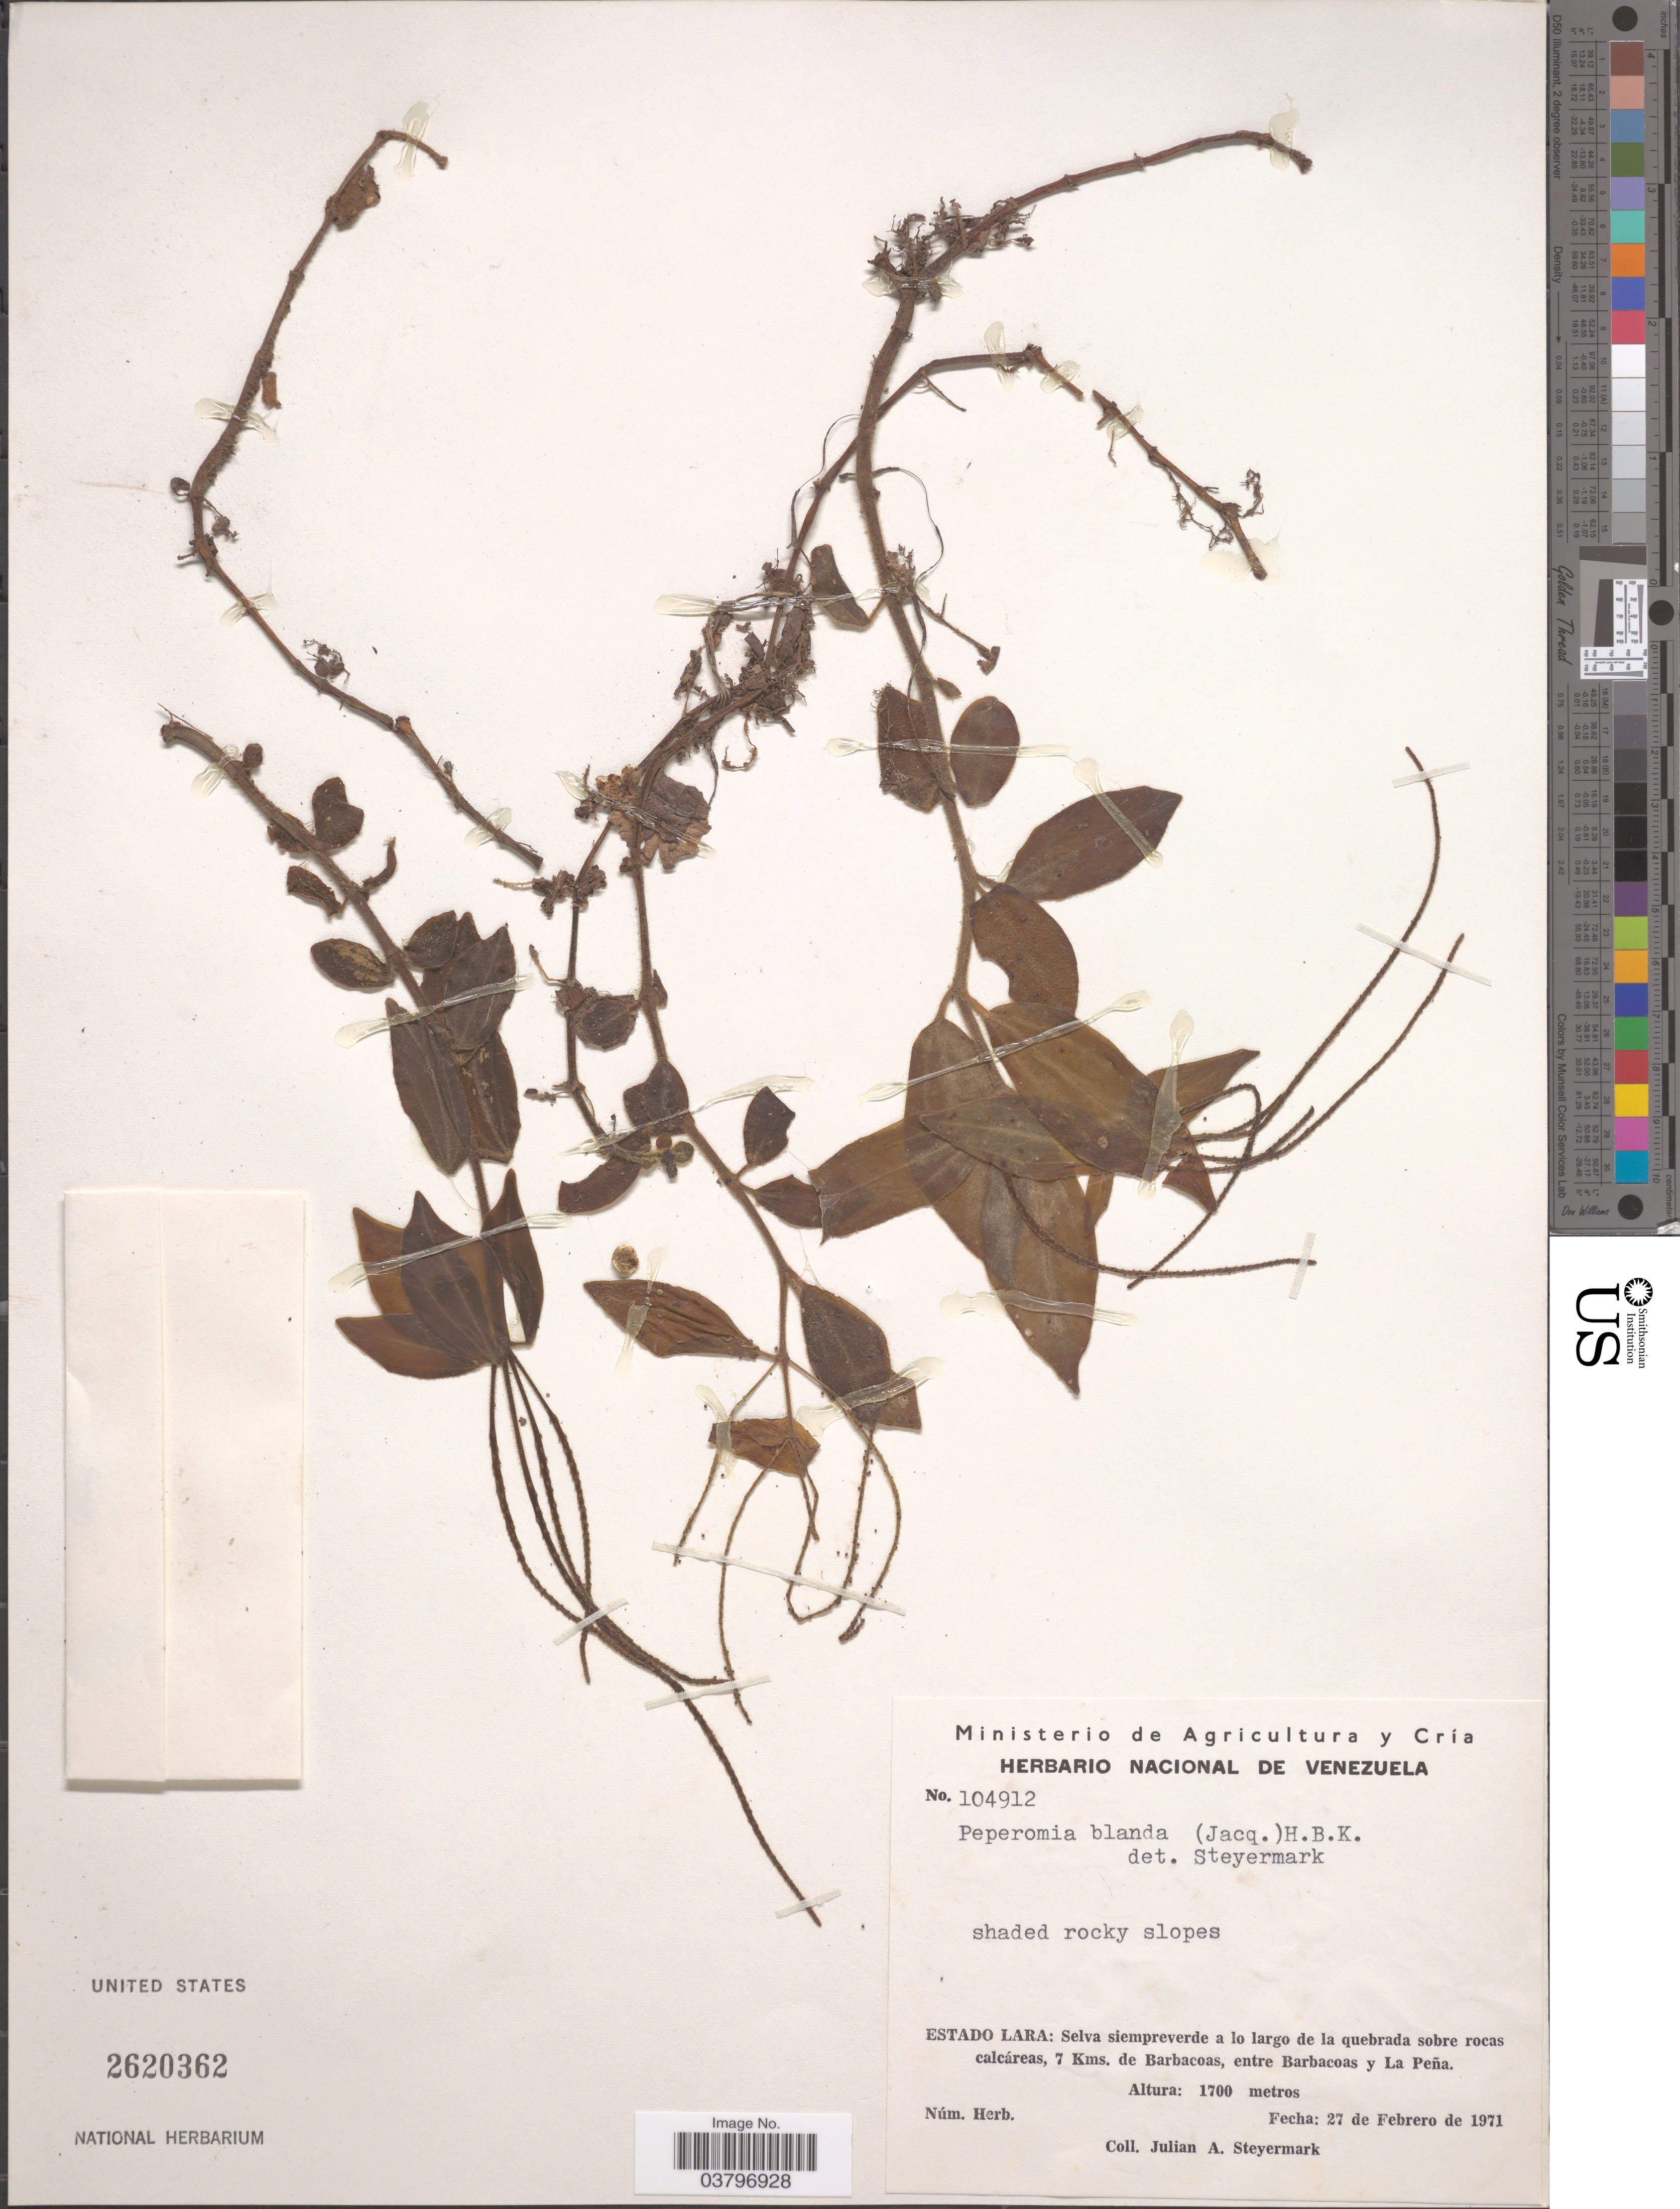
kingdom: Plantae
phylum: Tracheophyta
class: Magnoliopsida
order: Piperales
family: Piperaceae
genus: Peperomia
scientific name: Peperomia blanda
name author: (Jacq.) Kunth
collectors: J. Steyermark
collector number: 104912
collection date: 1971-02-27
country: Venezuela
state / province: Lara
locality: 7 Kms. de Barbacoas, entre Barbacoas y La Peña.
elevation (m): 1700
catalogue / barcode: US 2620362